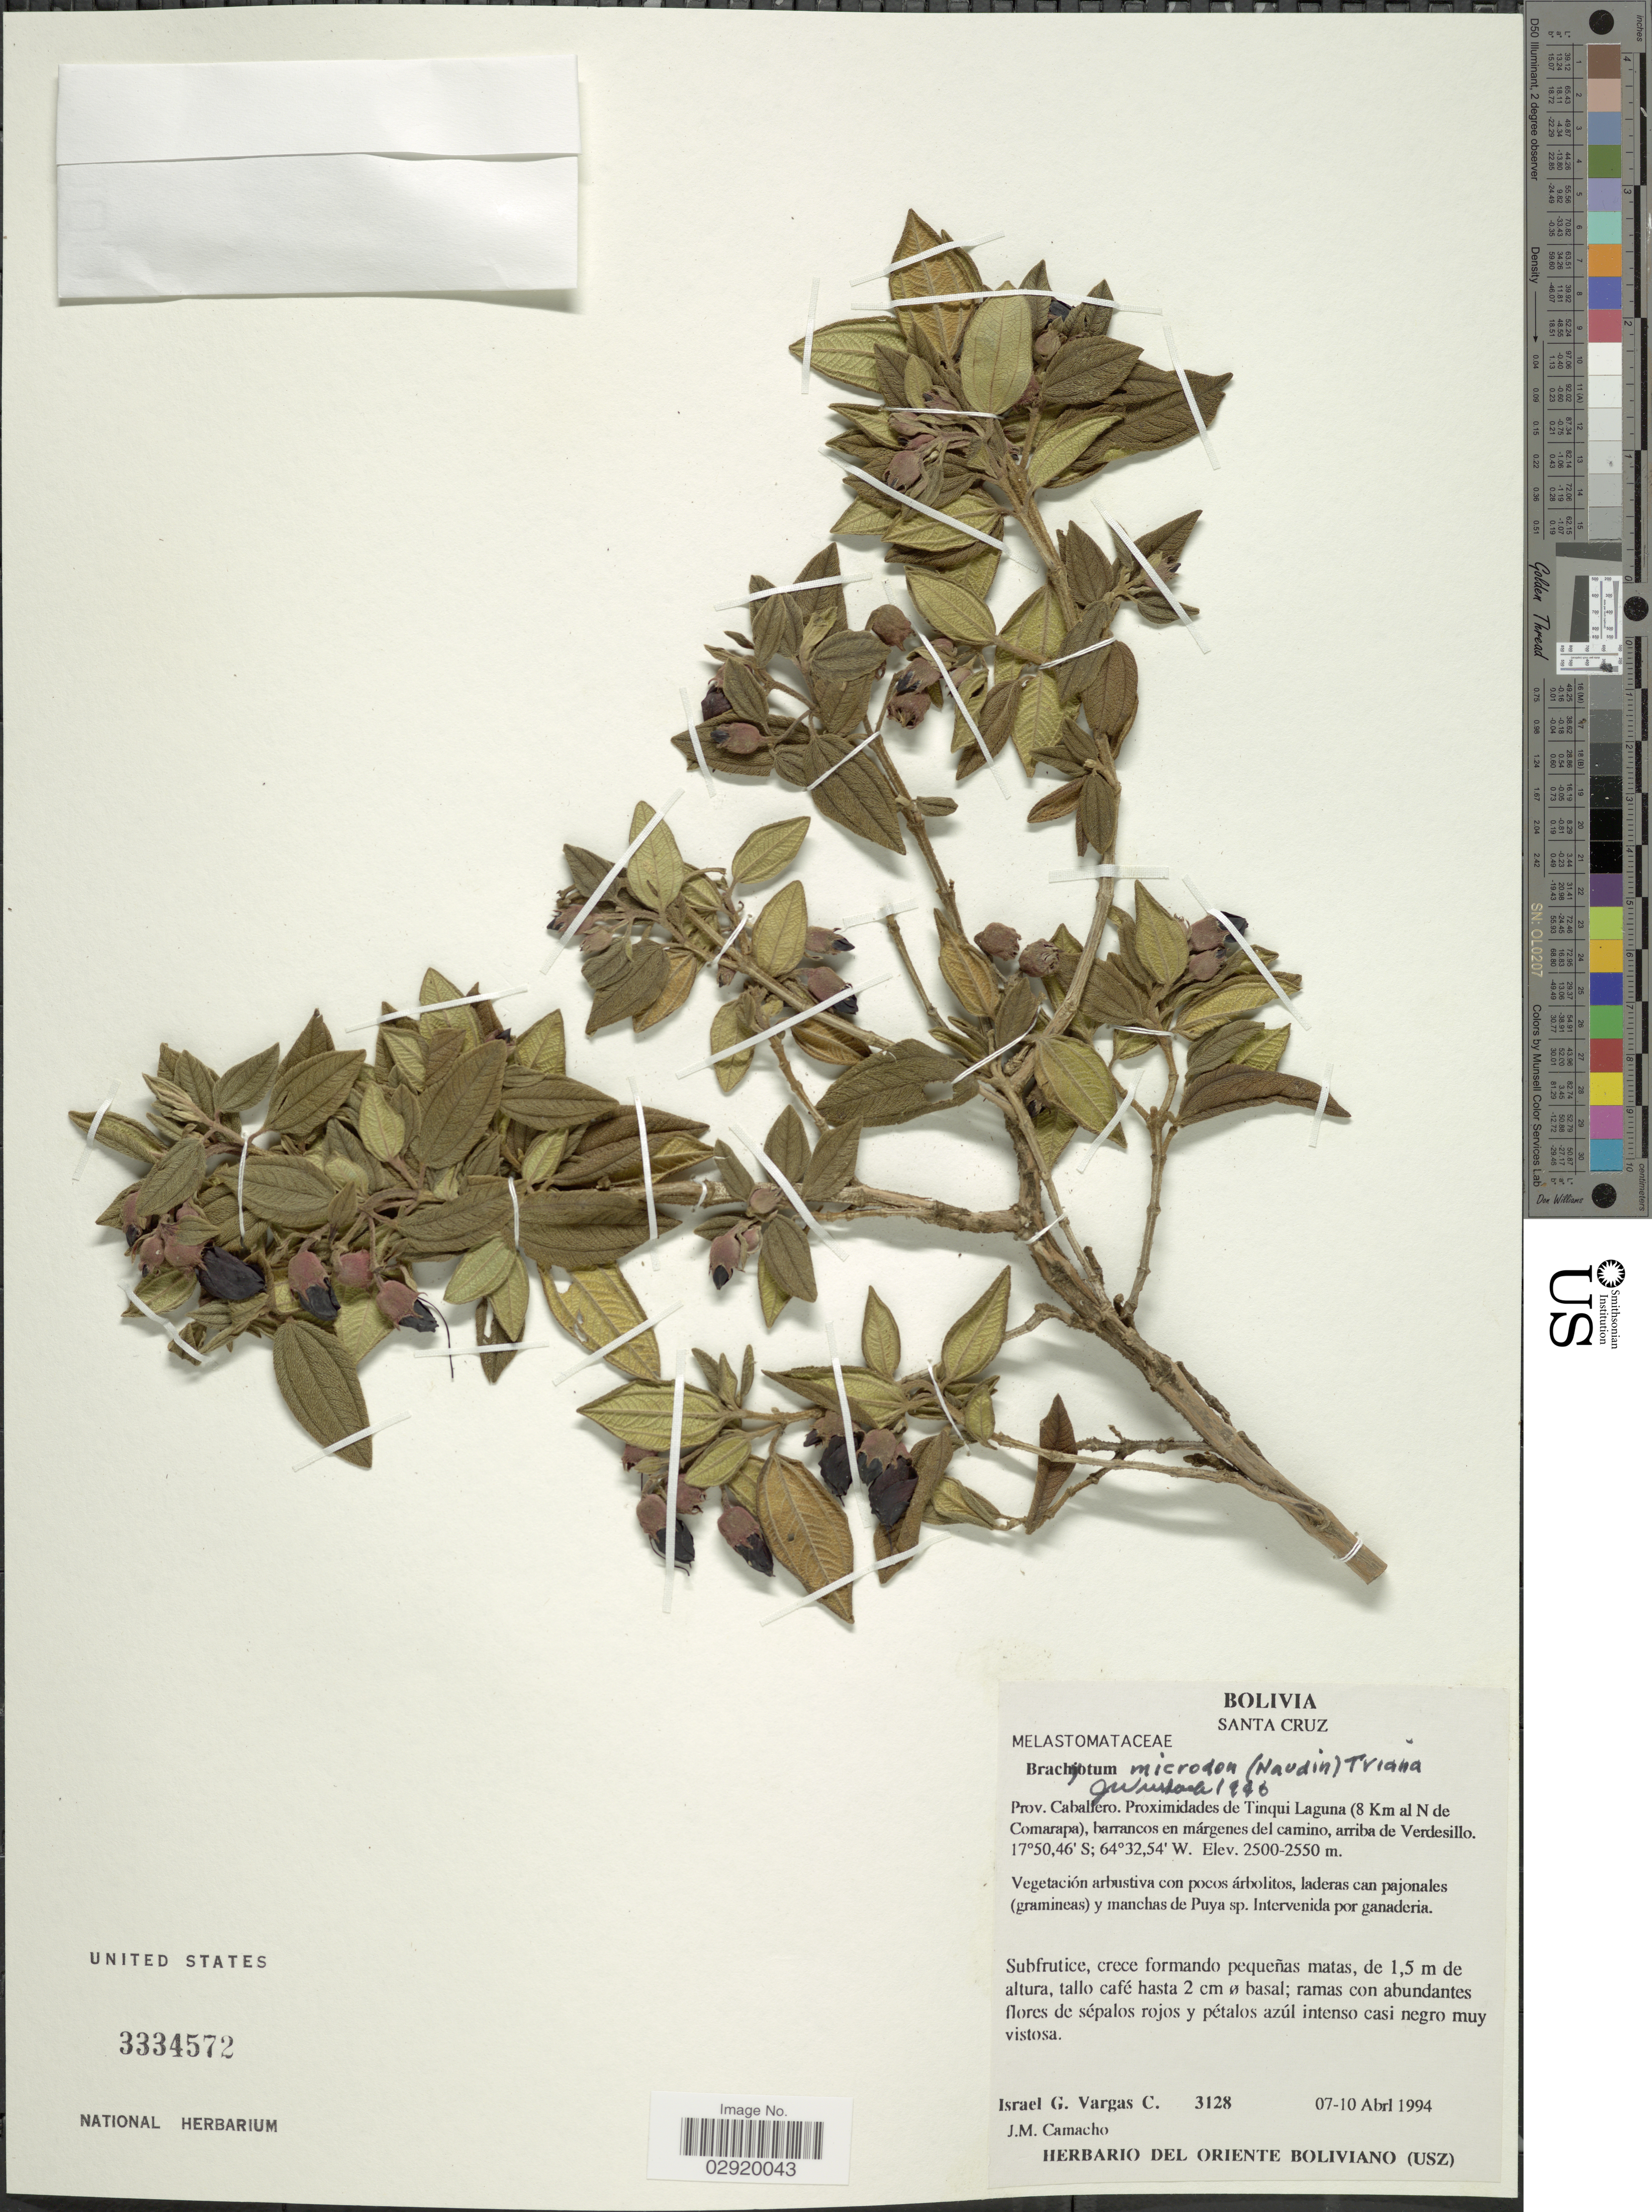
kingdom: Plantae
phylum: Tracheophyta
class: Magnoliopsida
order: Myrtales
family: Melastomataceae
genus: Brachyotum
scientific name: Brachyotum microdon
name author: (Naudin) Triana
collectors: I. G. Vargas C. & J. M. Camacho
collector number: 3128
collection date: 1994-04-07/1994-04-10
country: Bolivia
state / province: Santa Cruz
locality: Prov. Caballero. Proximidades de Tinqui Laguna (8 Km al N de Comarapa), barrancos en márgenes del camino, arriba de Verdesillo.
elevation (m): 2500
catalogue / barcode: US 3334572